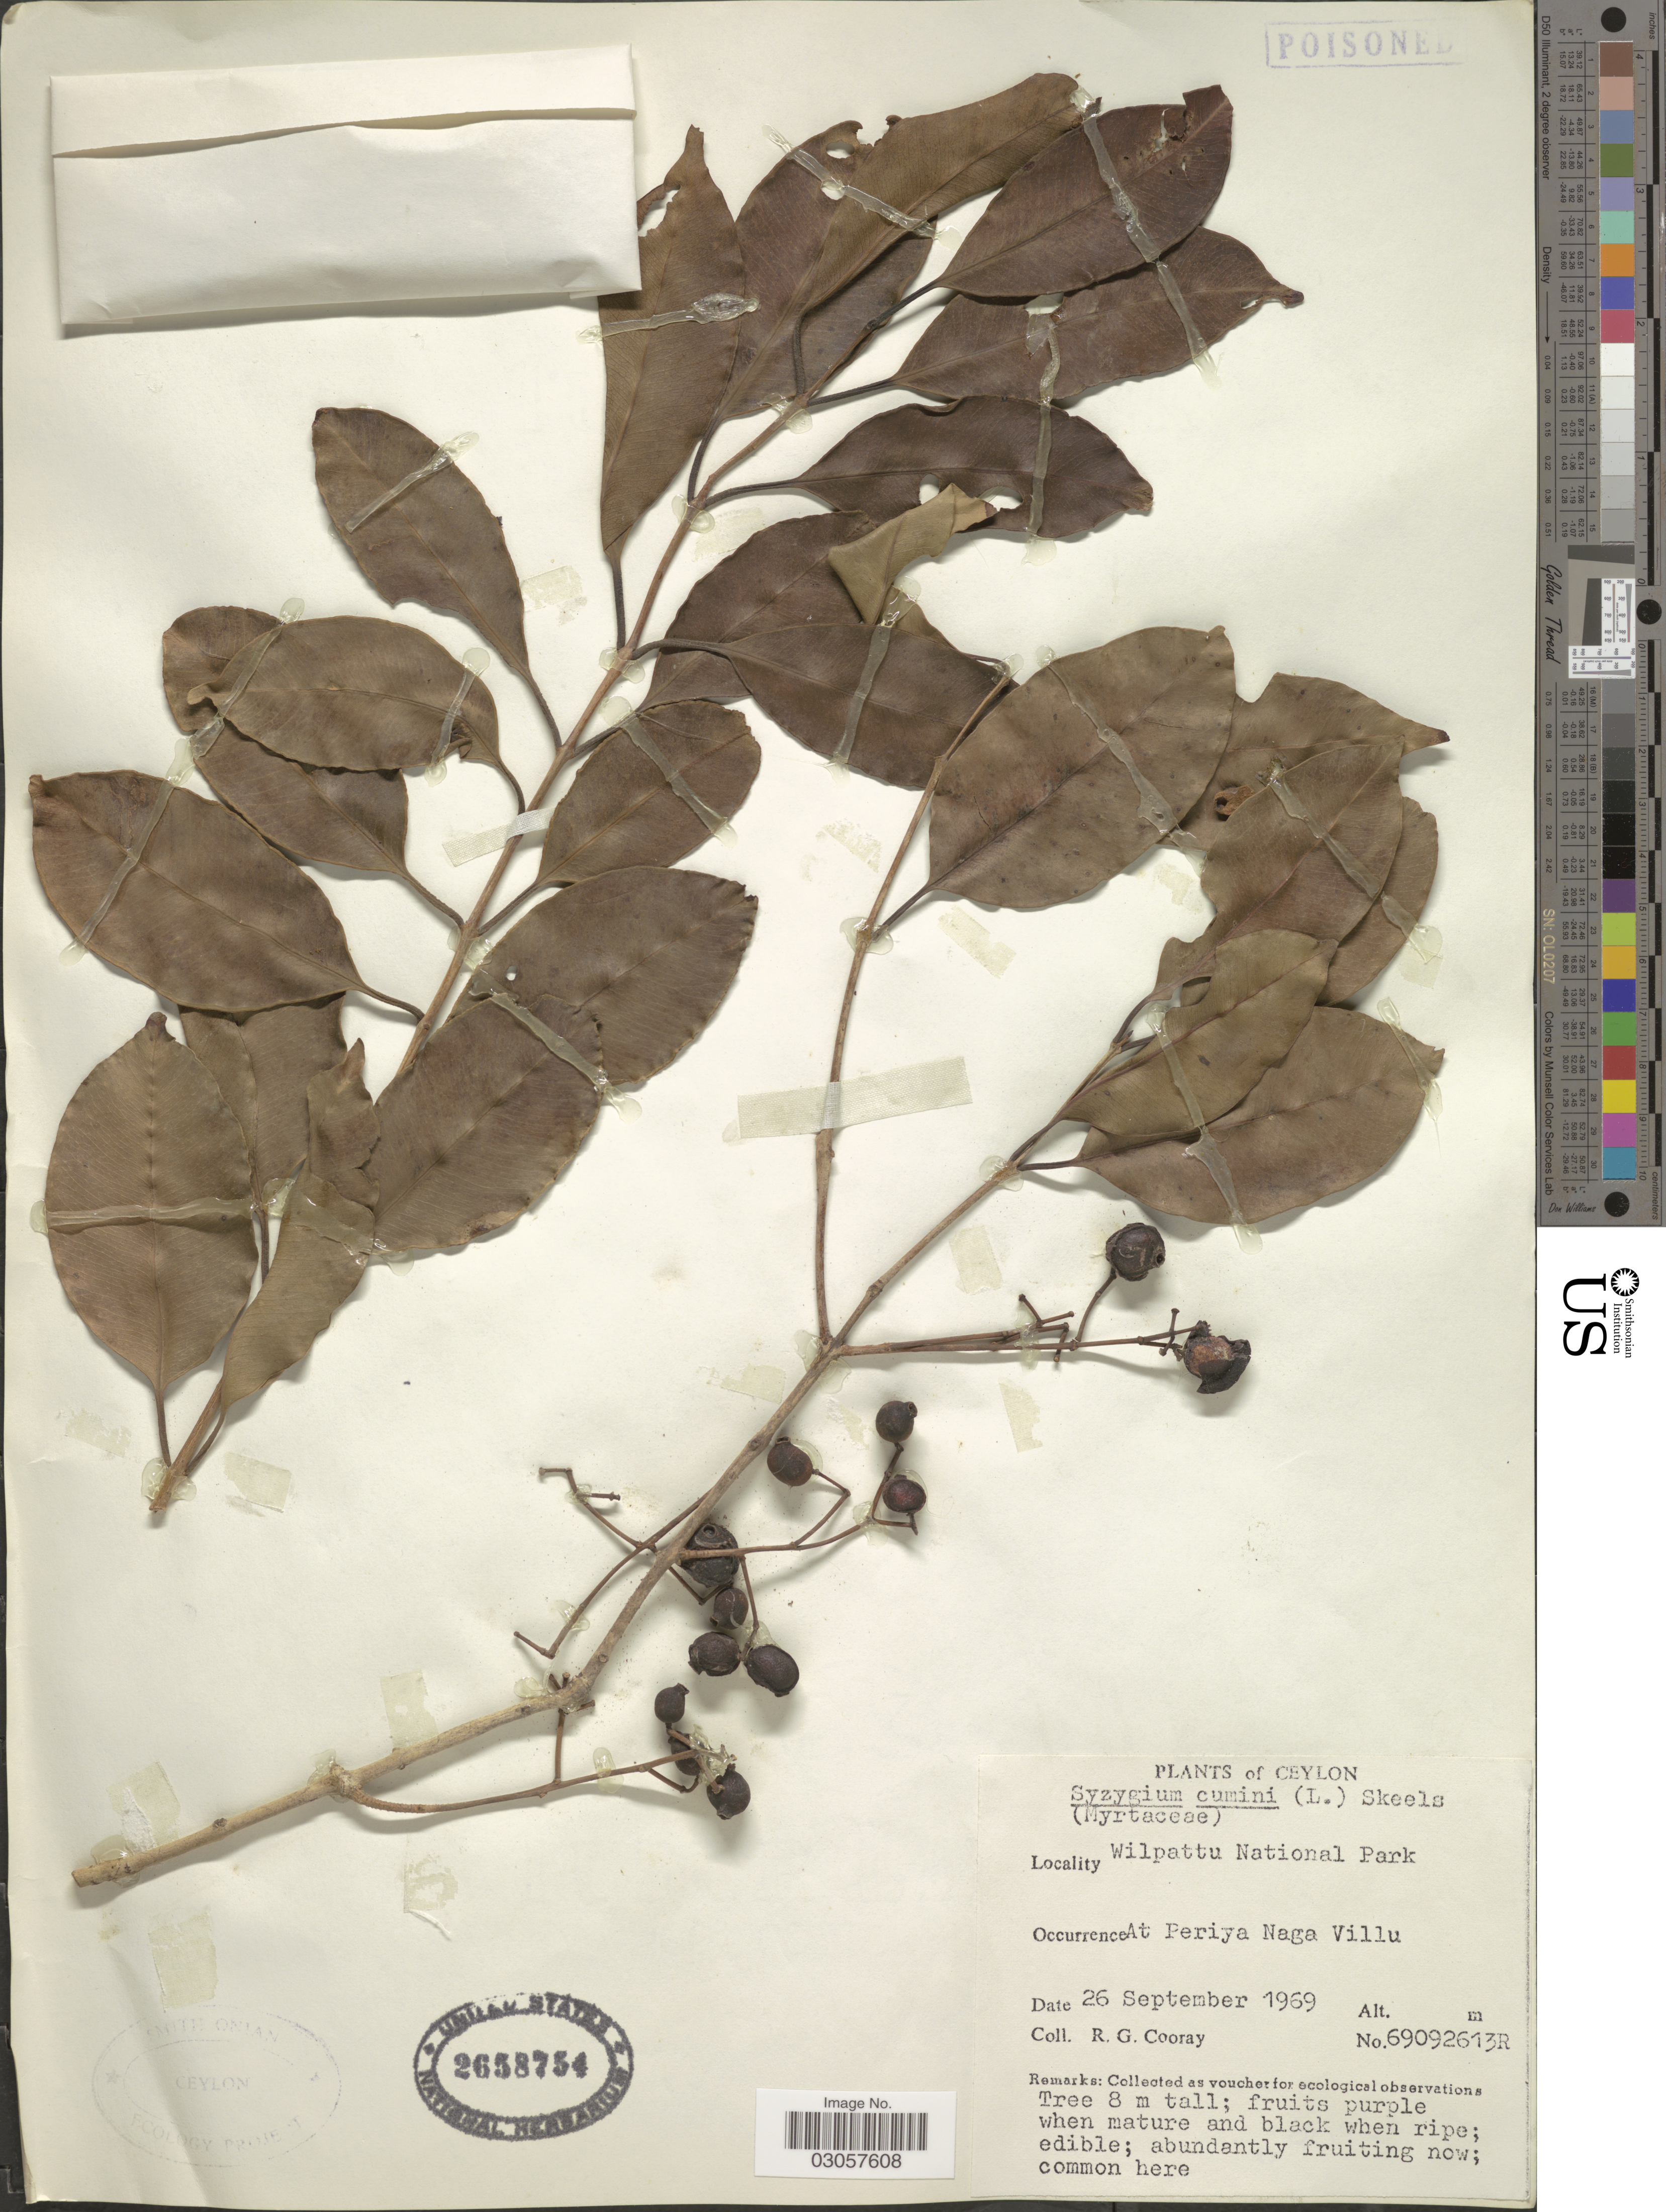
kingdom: Plantae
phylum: Tracheophyta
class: Magnoliopsida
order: Myrtales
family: Myrtaceae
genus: Syzygium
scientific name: Syzygium cumini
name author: (L.) Skeels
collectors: R. Cooray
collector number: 69092613R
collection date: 1969-09-26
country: Sri Lanka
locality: Ceylon. Wilpattu National Park. At Periya Naga Villu.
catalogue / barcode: US 2658754